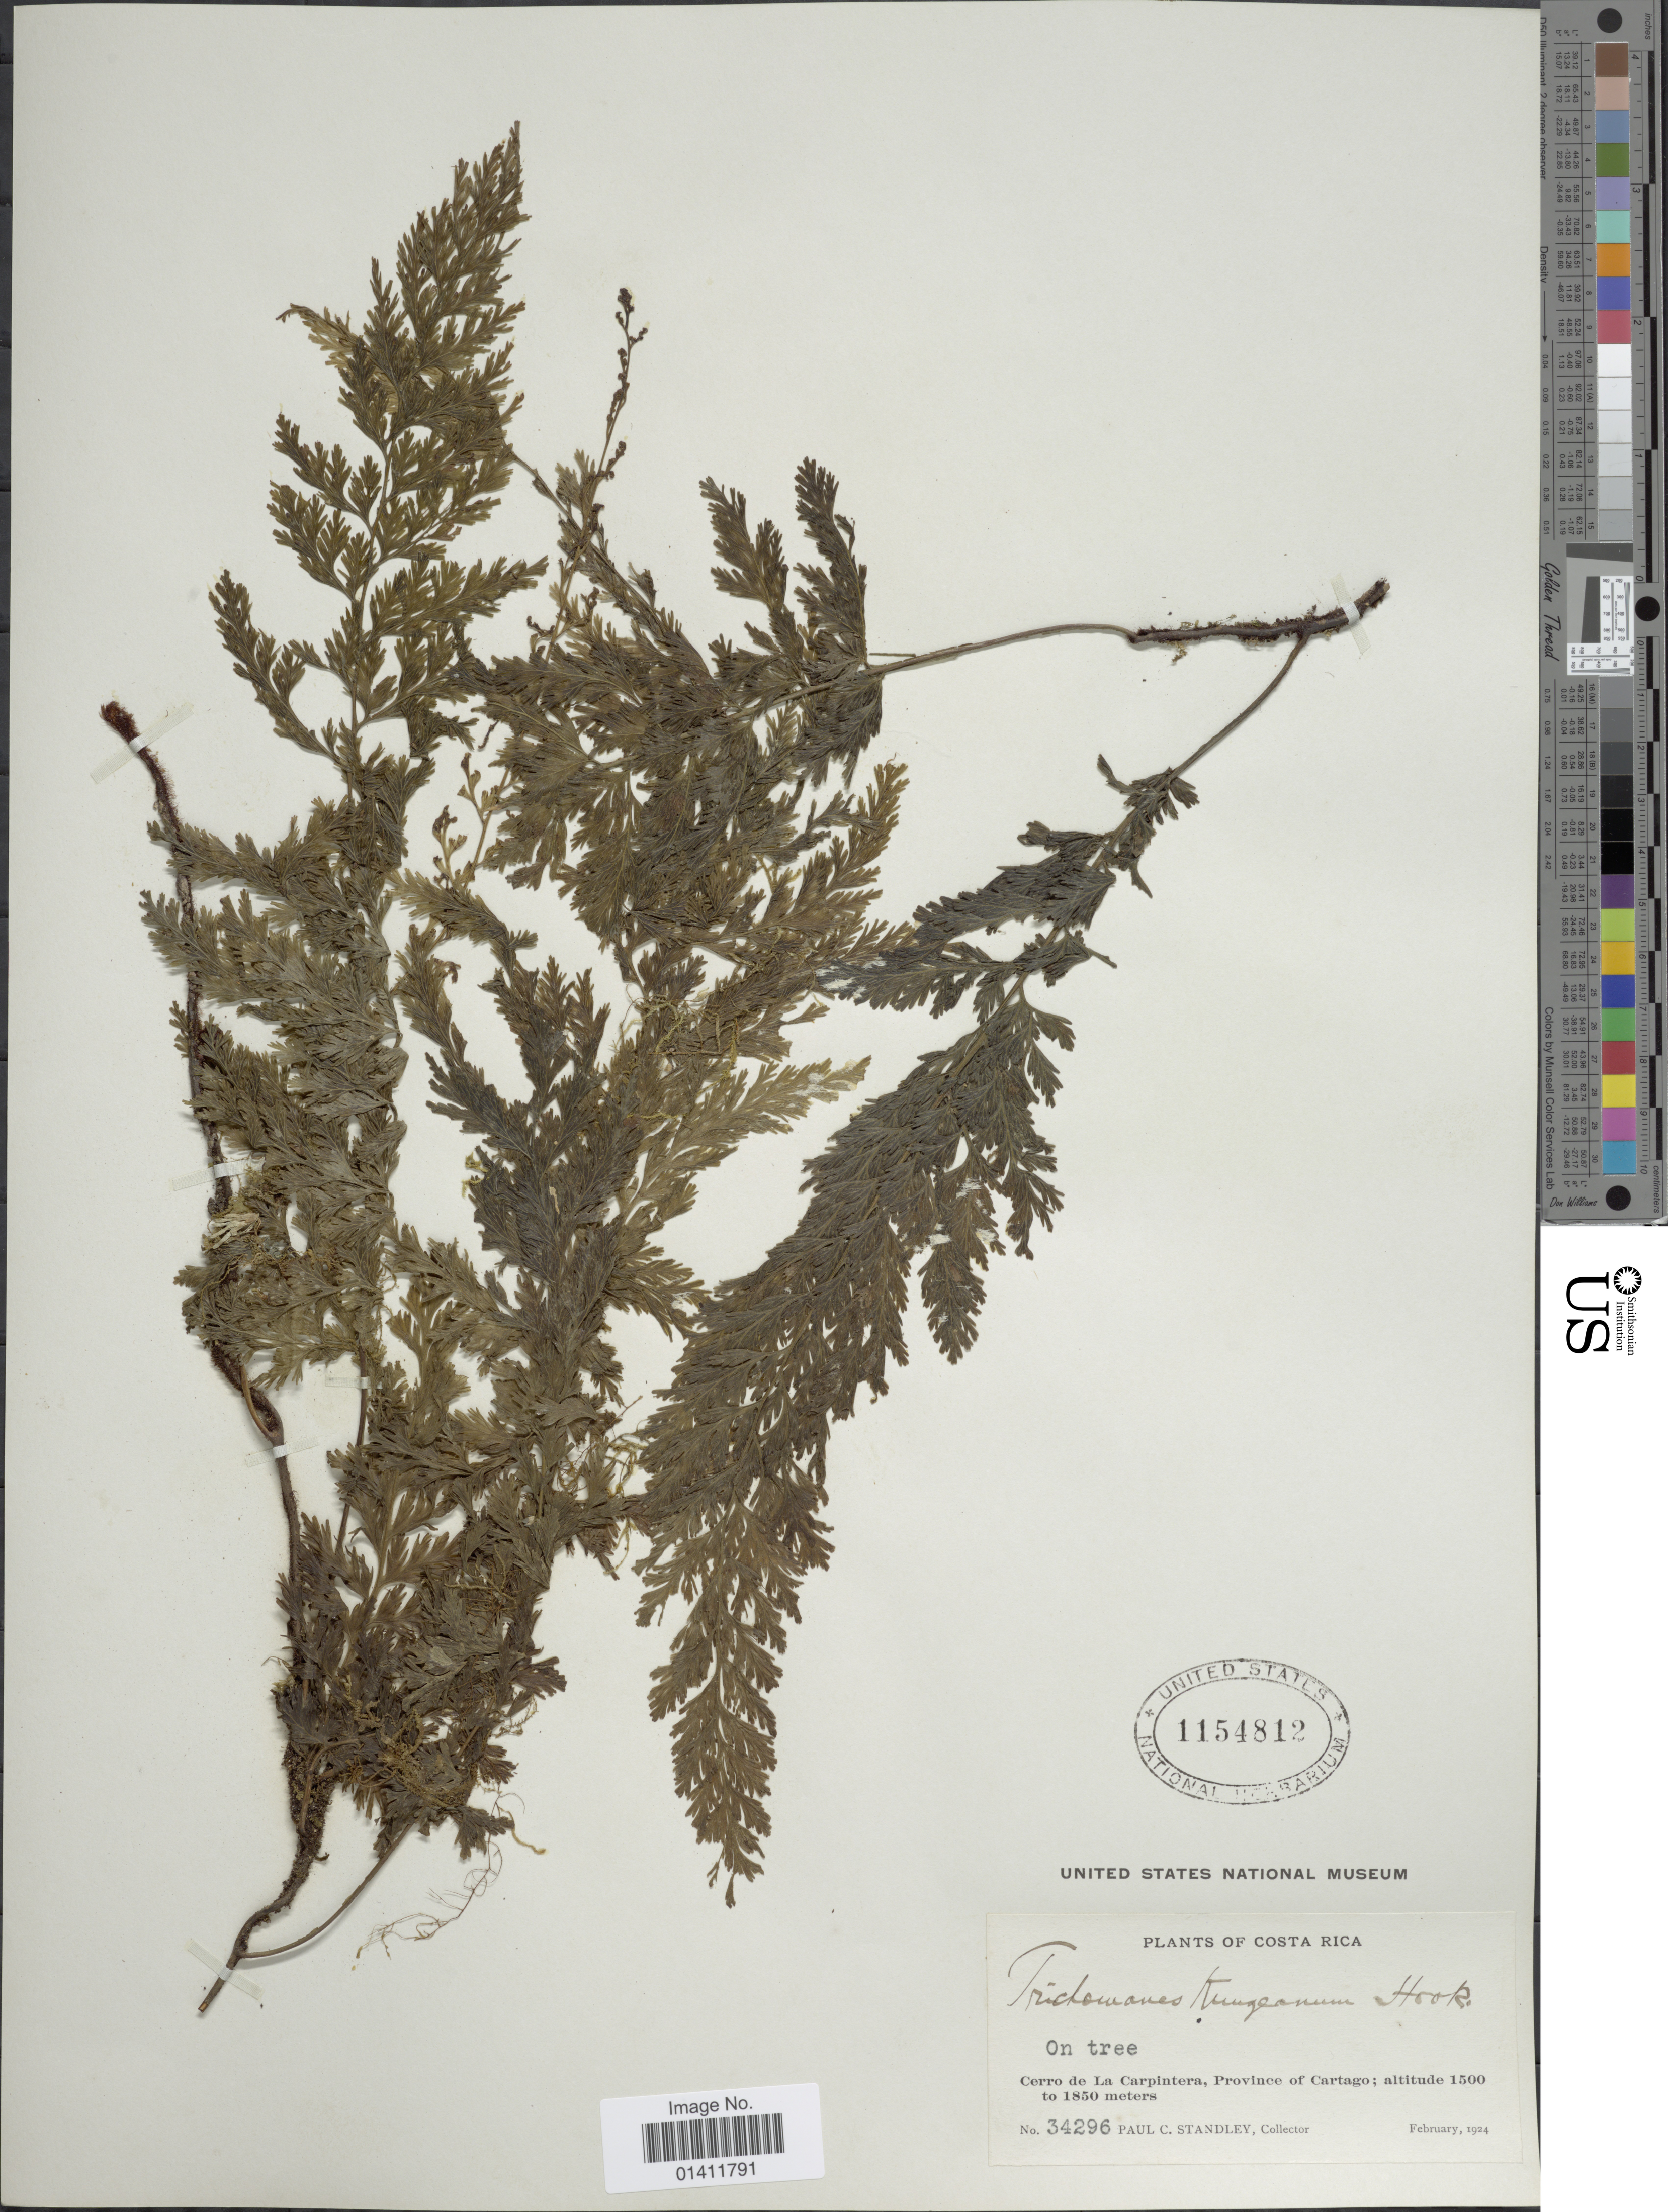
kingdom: Plantae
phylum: Tracheophyta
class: Polypodiopsida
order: Hymenophyllales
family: Hymenophyllaceae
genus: Vandenboschia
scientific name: Vandenboschia radicans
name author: (Sw.) Copel.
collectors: P. C. Standley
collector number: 34296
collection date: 1924-02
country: Costa Rica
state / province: Cartago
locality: Cerro de La Carpintera, Province of Cartago.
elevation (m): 1500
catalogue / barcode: US 1154812